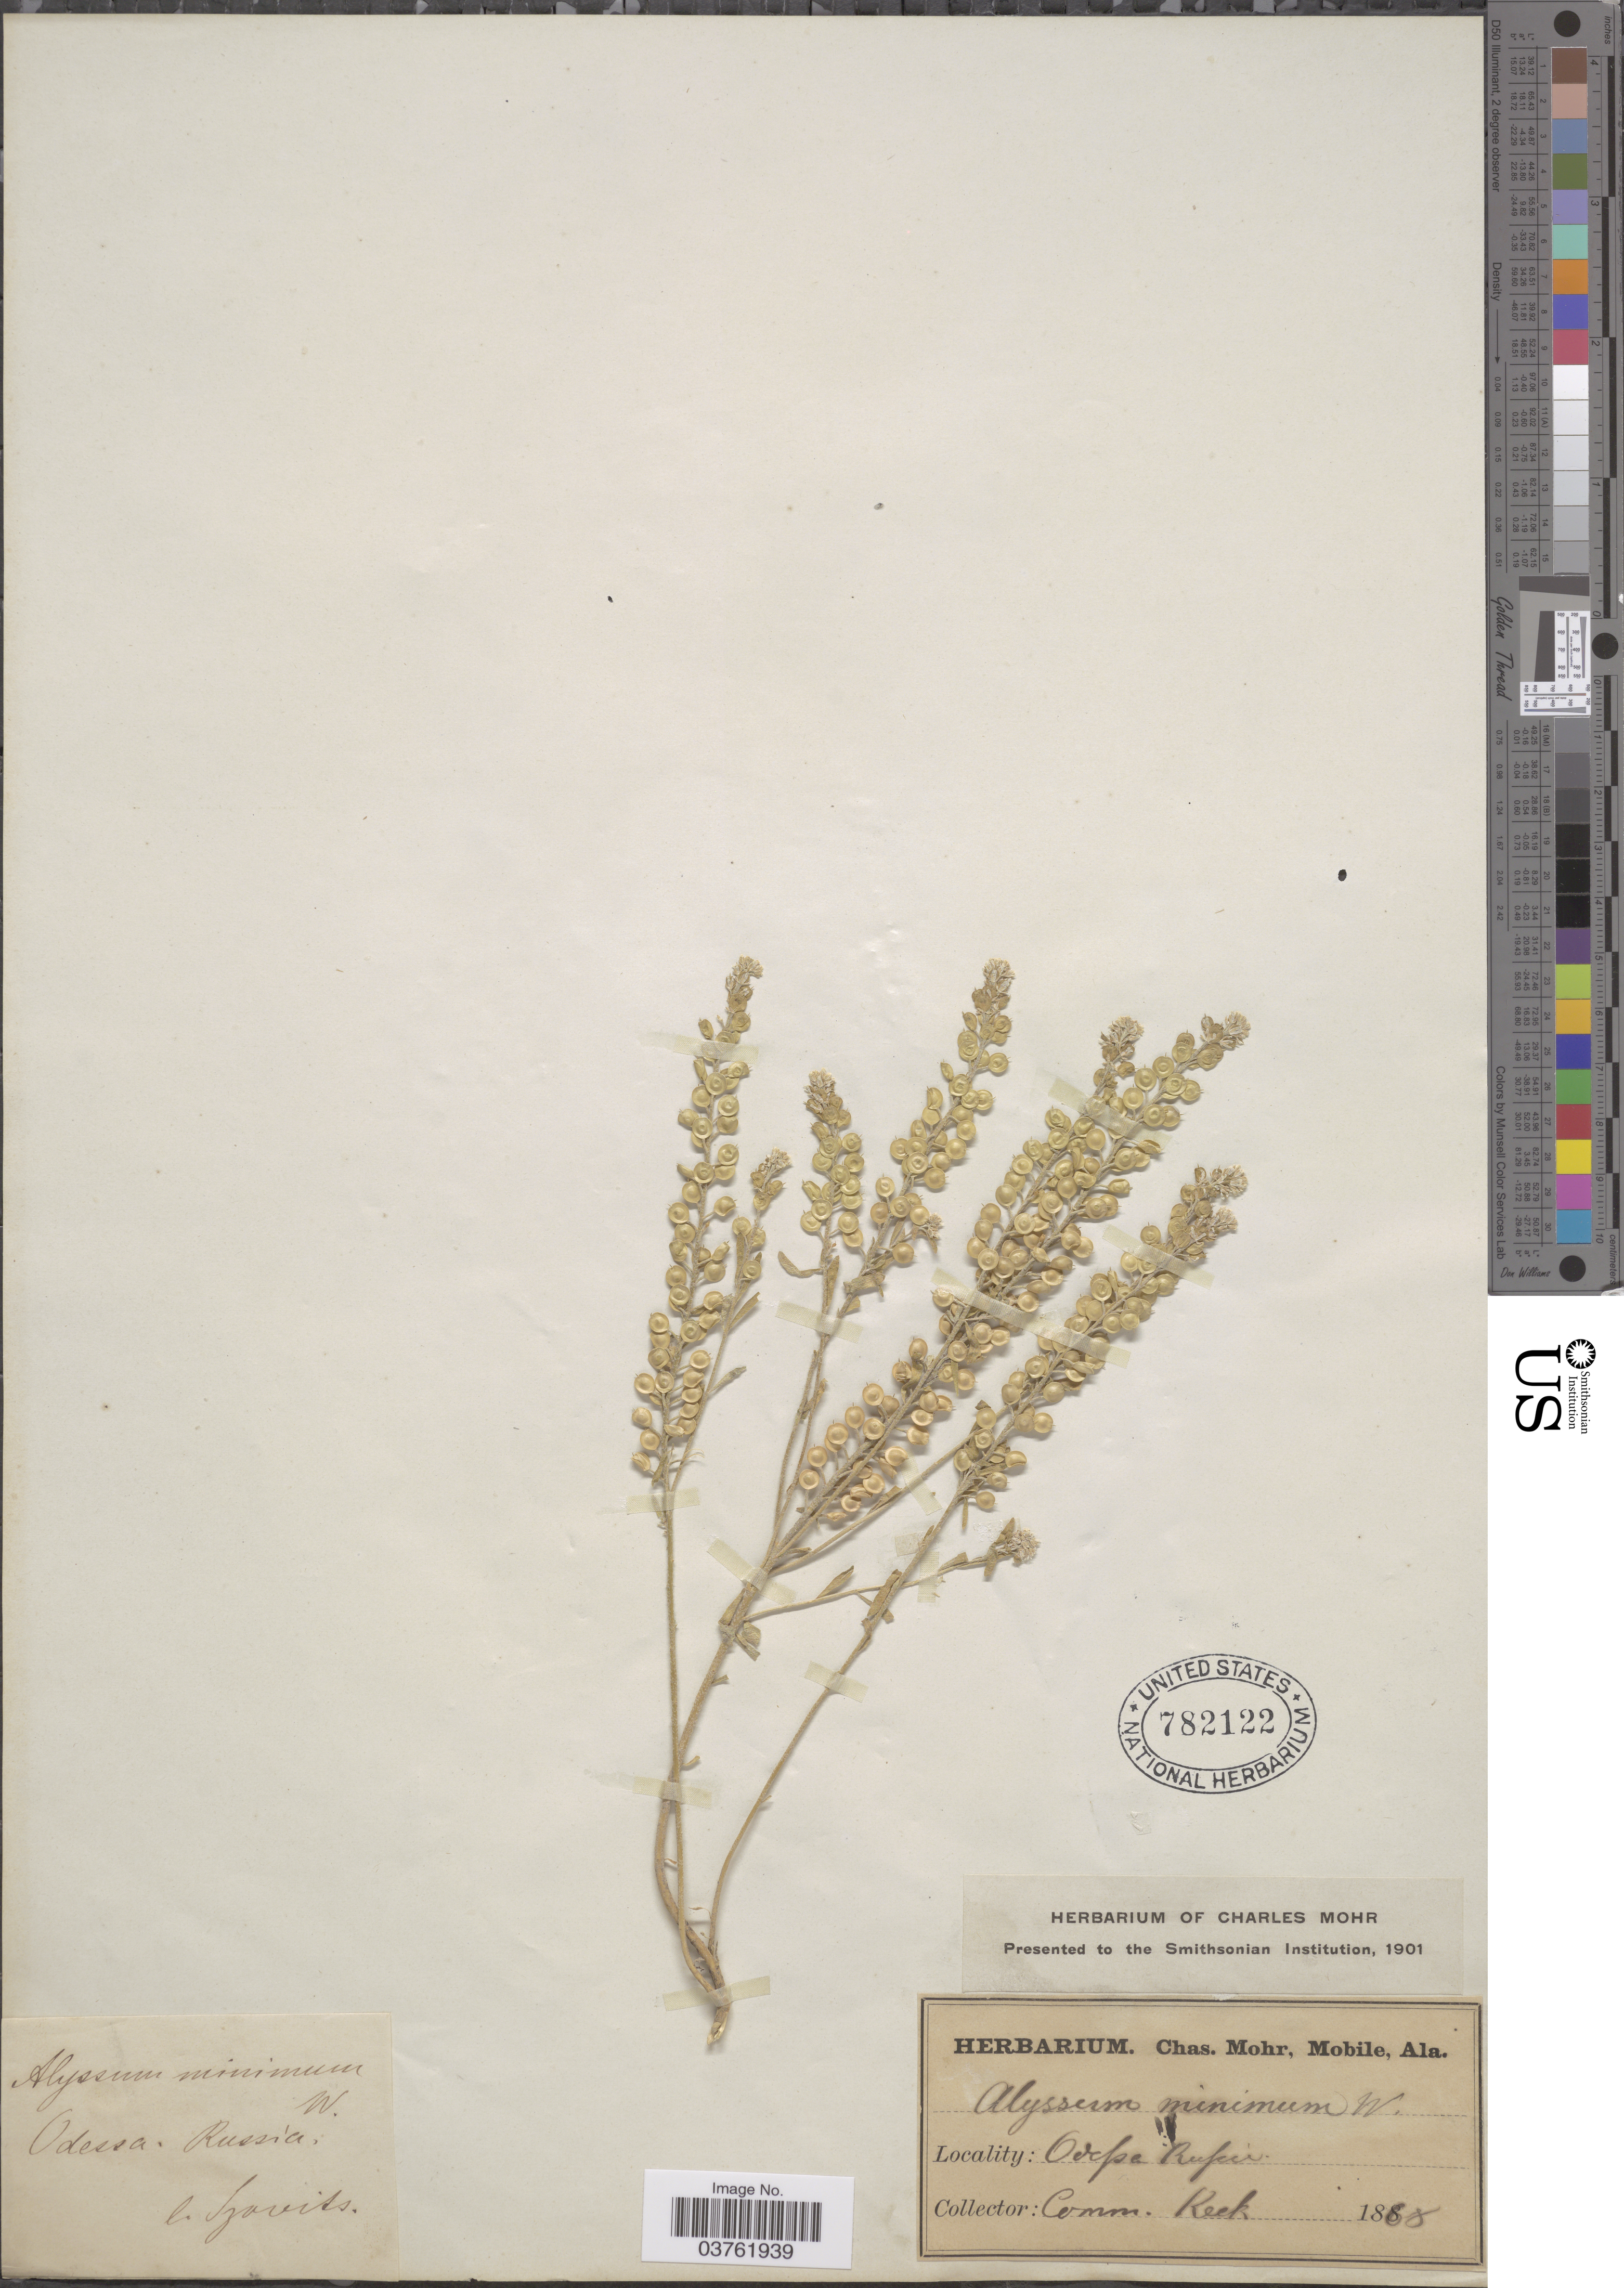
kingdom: Plantae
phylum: Tracheophyta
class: Magnoliopsida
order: Brassicales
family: Brassicaceae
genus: Alyssum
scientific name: Alyssum minimum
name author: L.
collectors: Szovits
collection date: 1868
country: Ukraine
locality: Odessa.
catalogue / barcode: US 782122